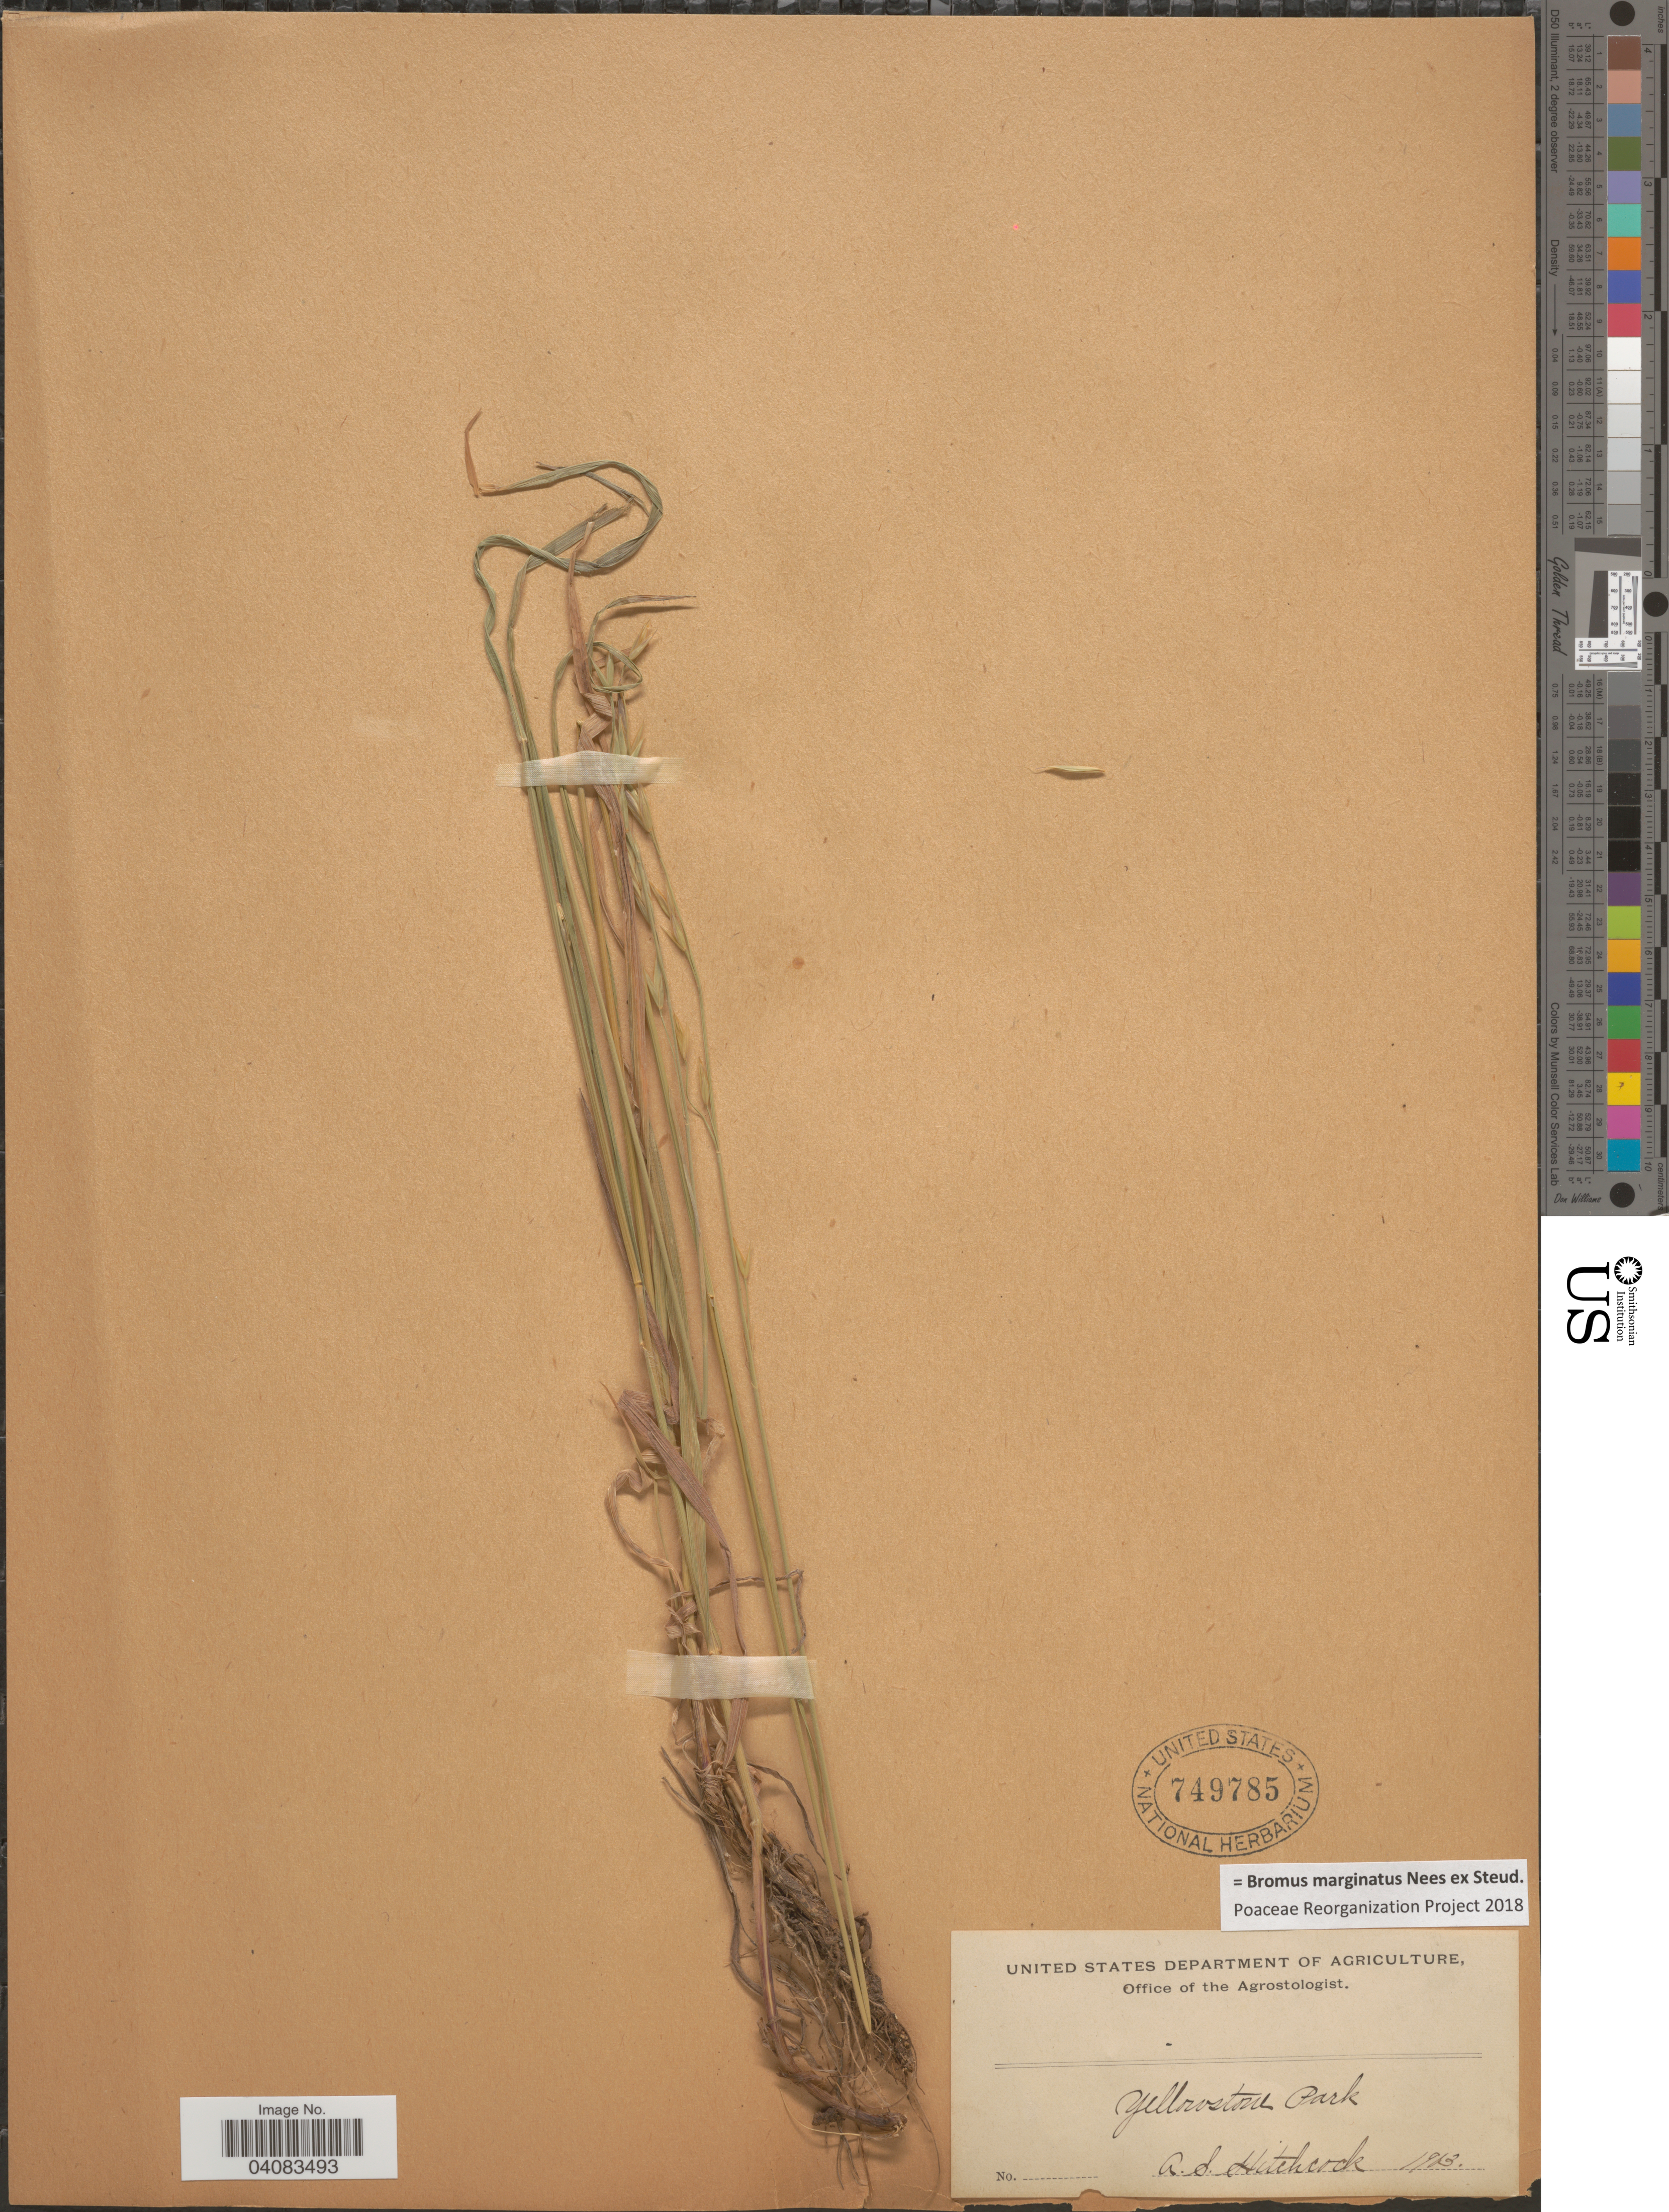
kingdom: Plantae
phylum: Tracheophyta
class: Liliopsida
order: Poales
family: Poaceae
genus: Bromus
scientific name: Bromus marginatus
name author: Nees ex Steud.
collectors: A. S. Hitchcock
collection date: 1903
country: United States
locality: Yellowstone Park.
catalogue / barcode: US 749785